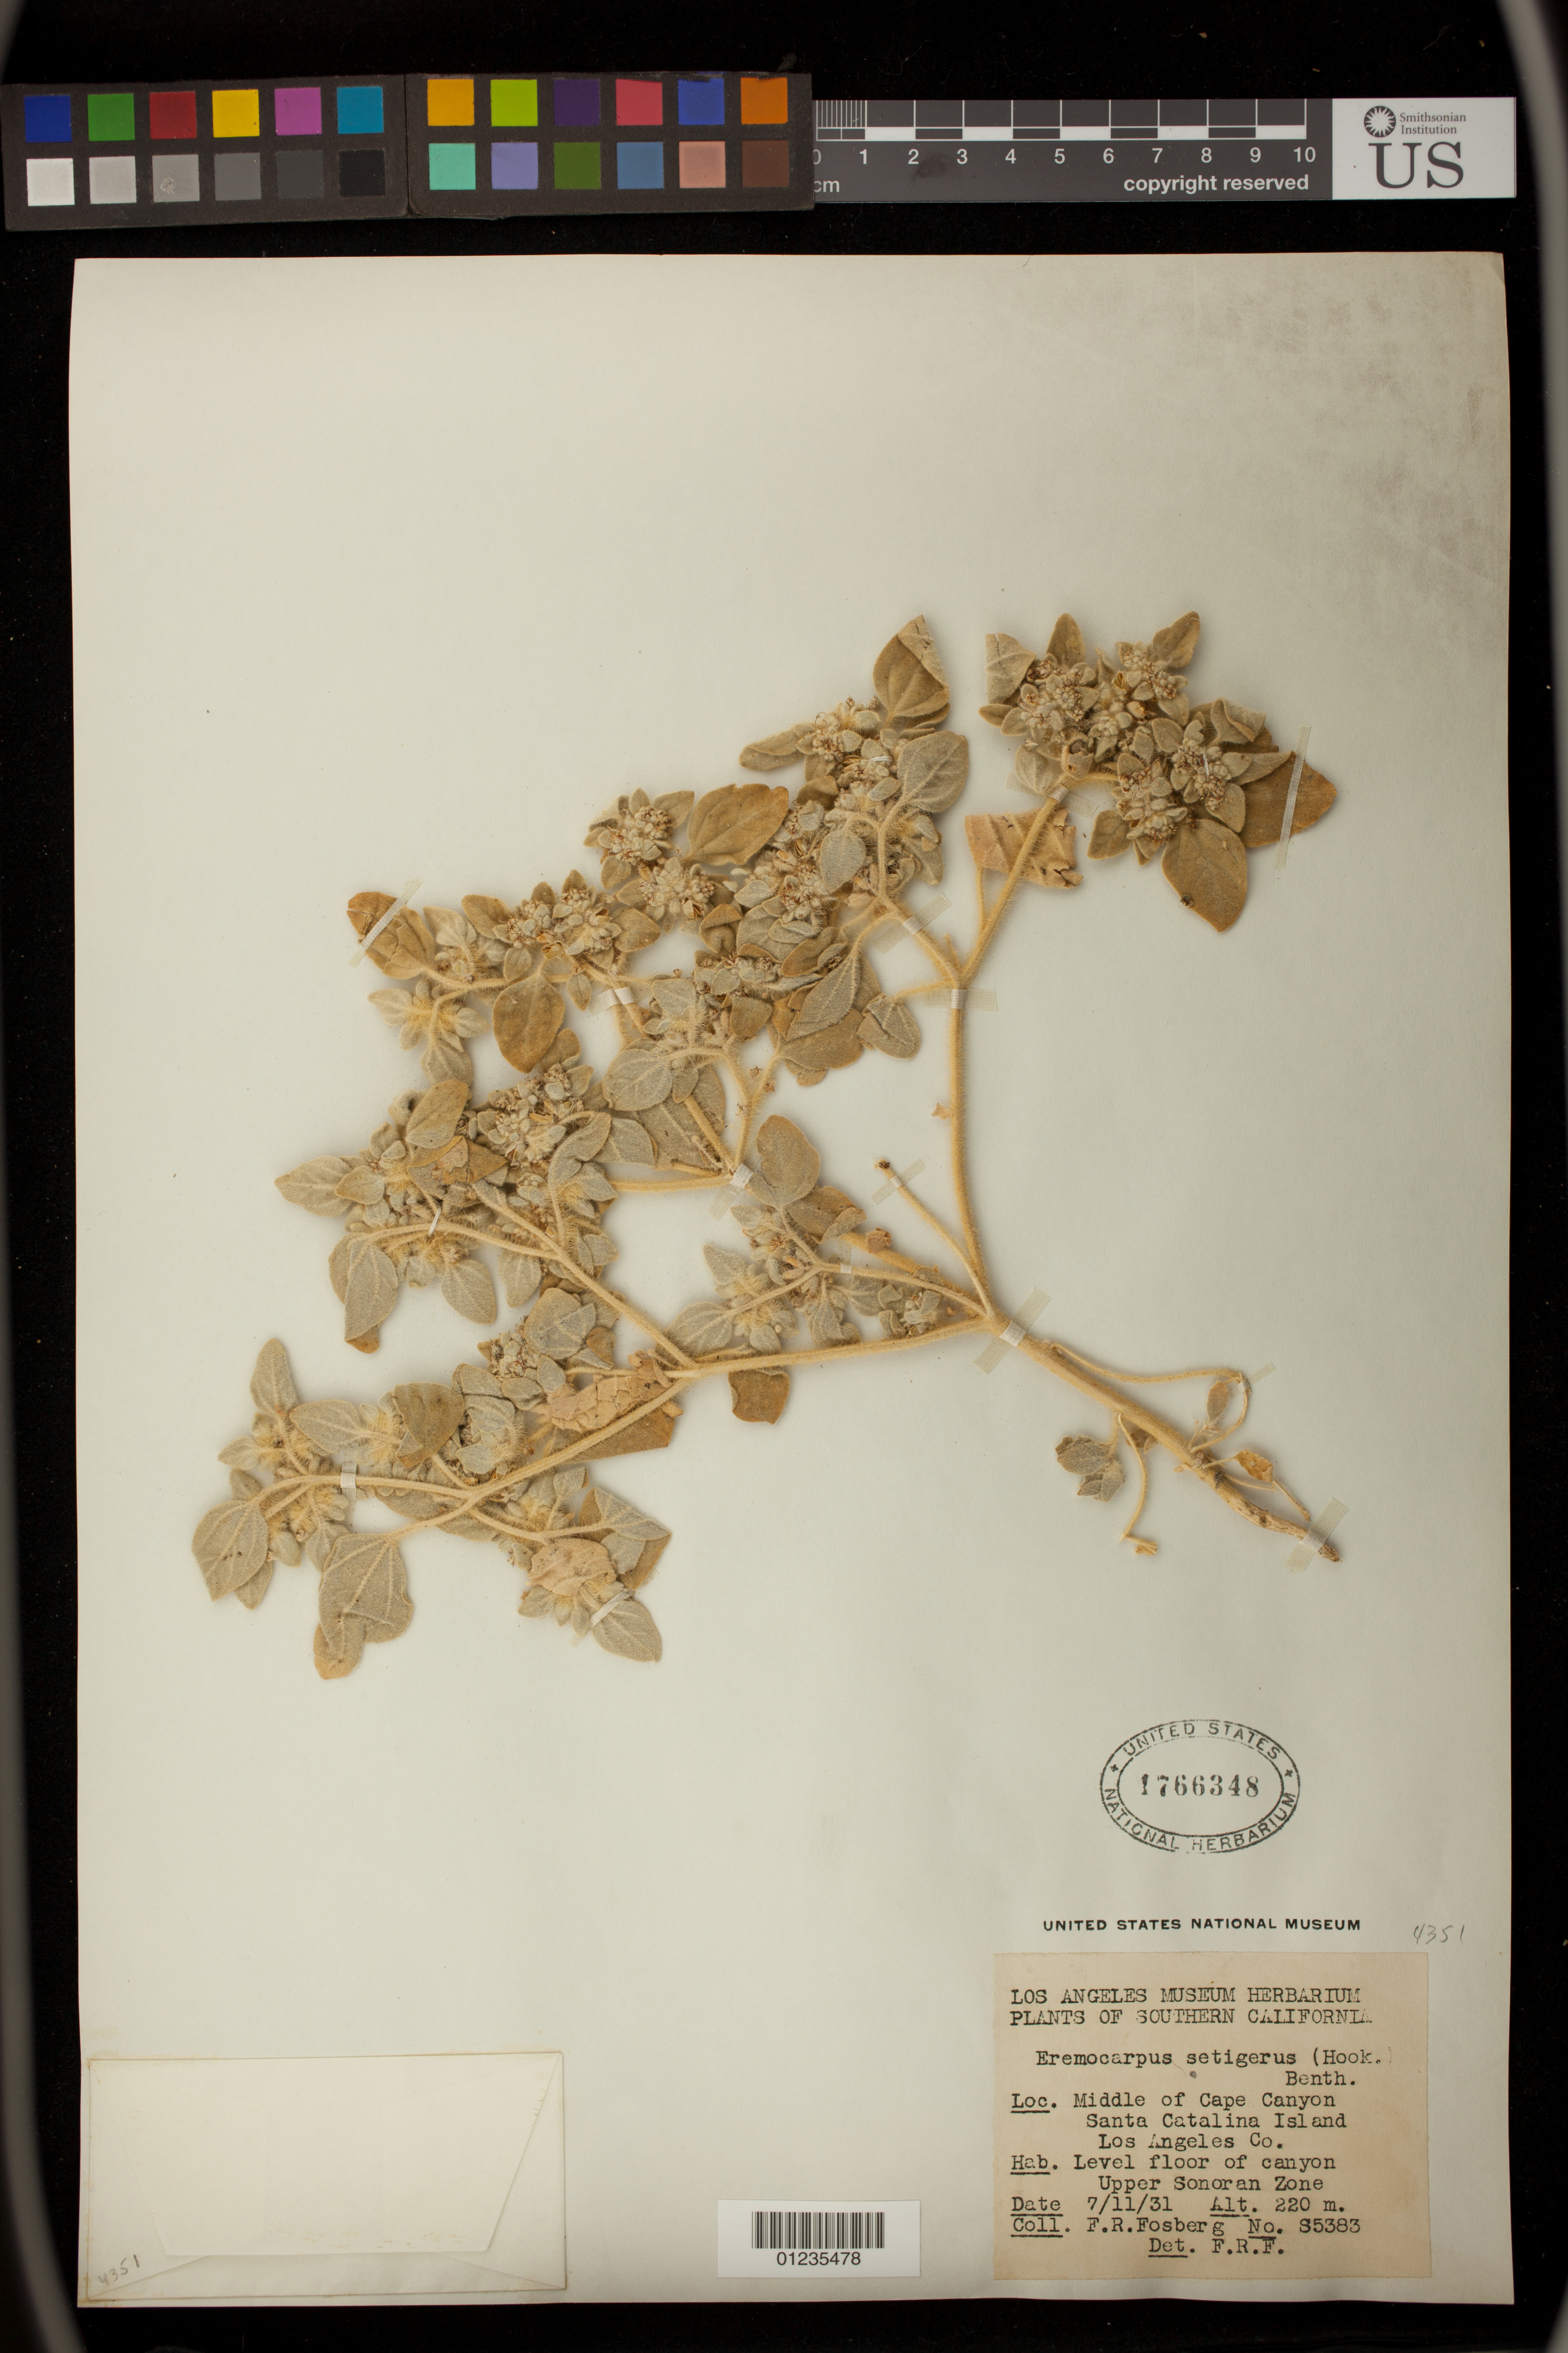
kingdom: Plantae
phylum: Tracheophyta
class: Magnoliopsida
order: Malpighiales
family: Euphorbiaceae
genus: Eremocarpus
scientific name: Eremocarpus setigerus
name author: (Hook.) Benth.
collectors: F. R. Fosberg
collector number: S5383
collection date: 1931-07-11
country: United States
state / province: California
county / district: Los Angeles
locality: Level floor of canyon Upper Sonoran Zone.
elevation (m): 220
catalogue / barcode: US 1766348